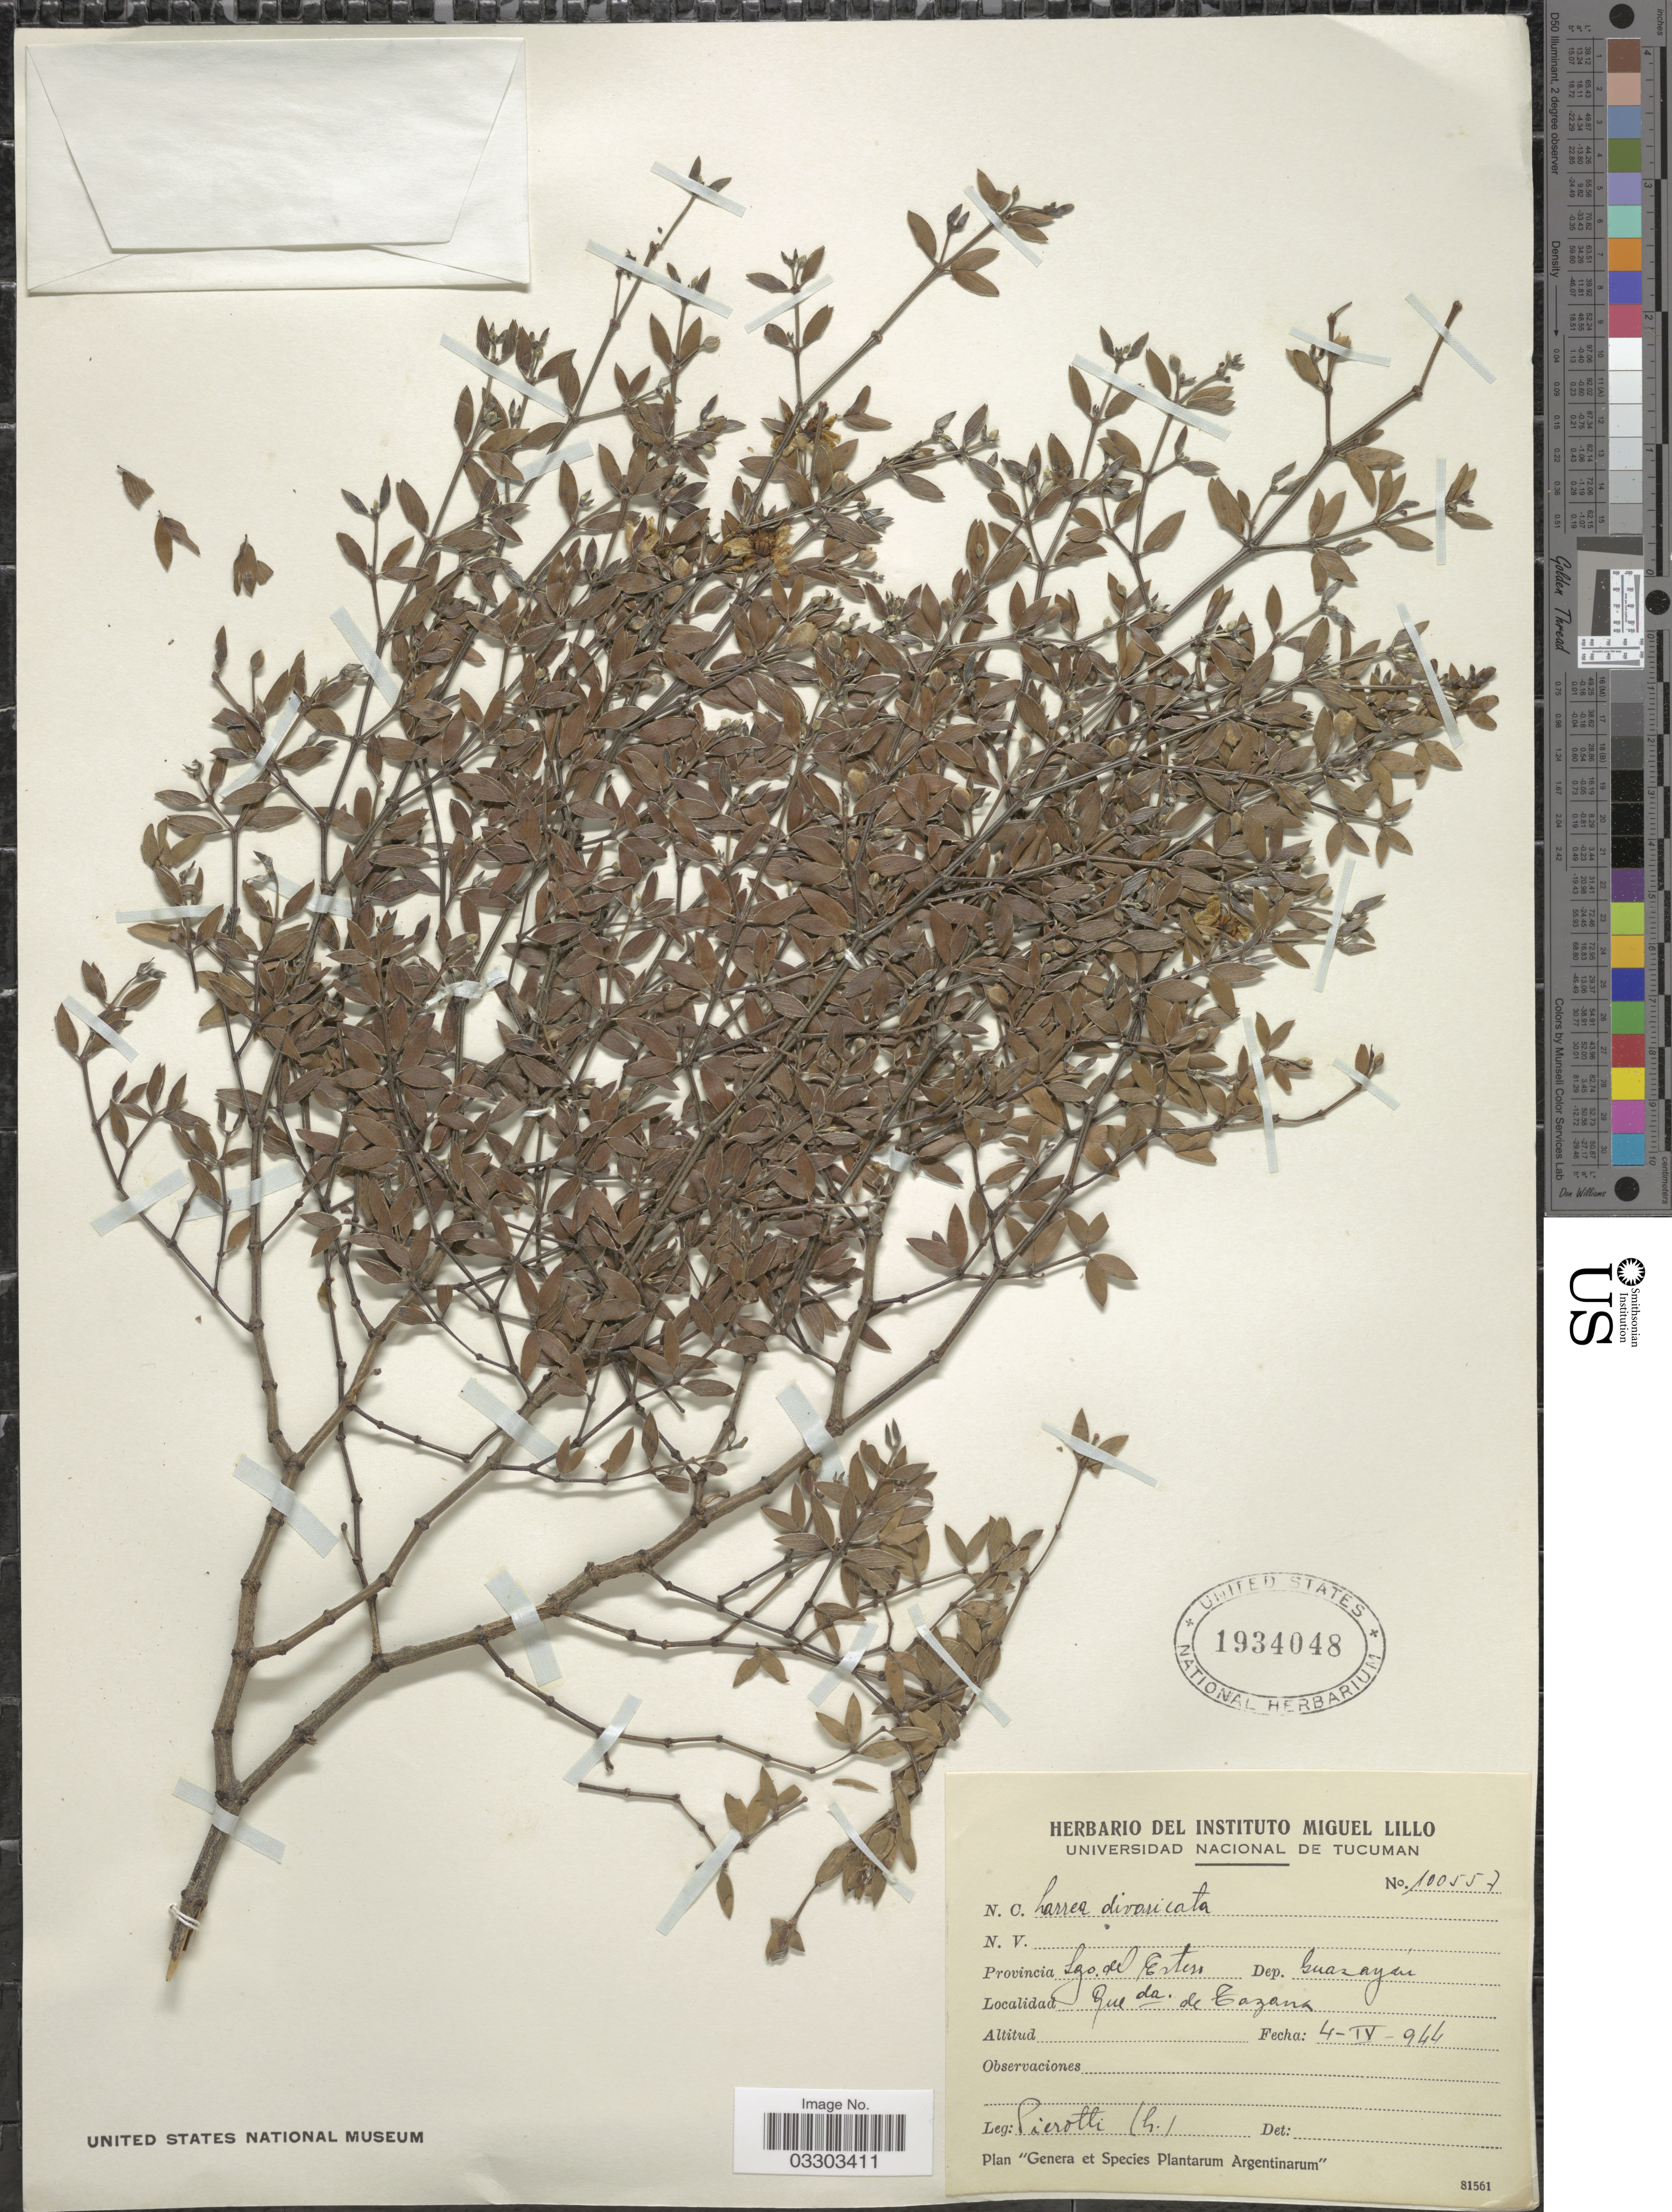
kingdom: Plantae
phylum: Tracheophyta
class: Magnoliopsida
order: Zygophyllales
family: Zygophyllaceae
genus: Larrea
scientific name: Larrea divaricata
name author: Cav.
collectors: Pierotti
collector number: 100557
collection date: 1944-04-04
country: Argentina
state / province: Santiago del Estero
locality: Dep. Guasayán. Quebrada de Tazana.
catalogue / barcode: US 1934048